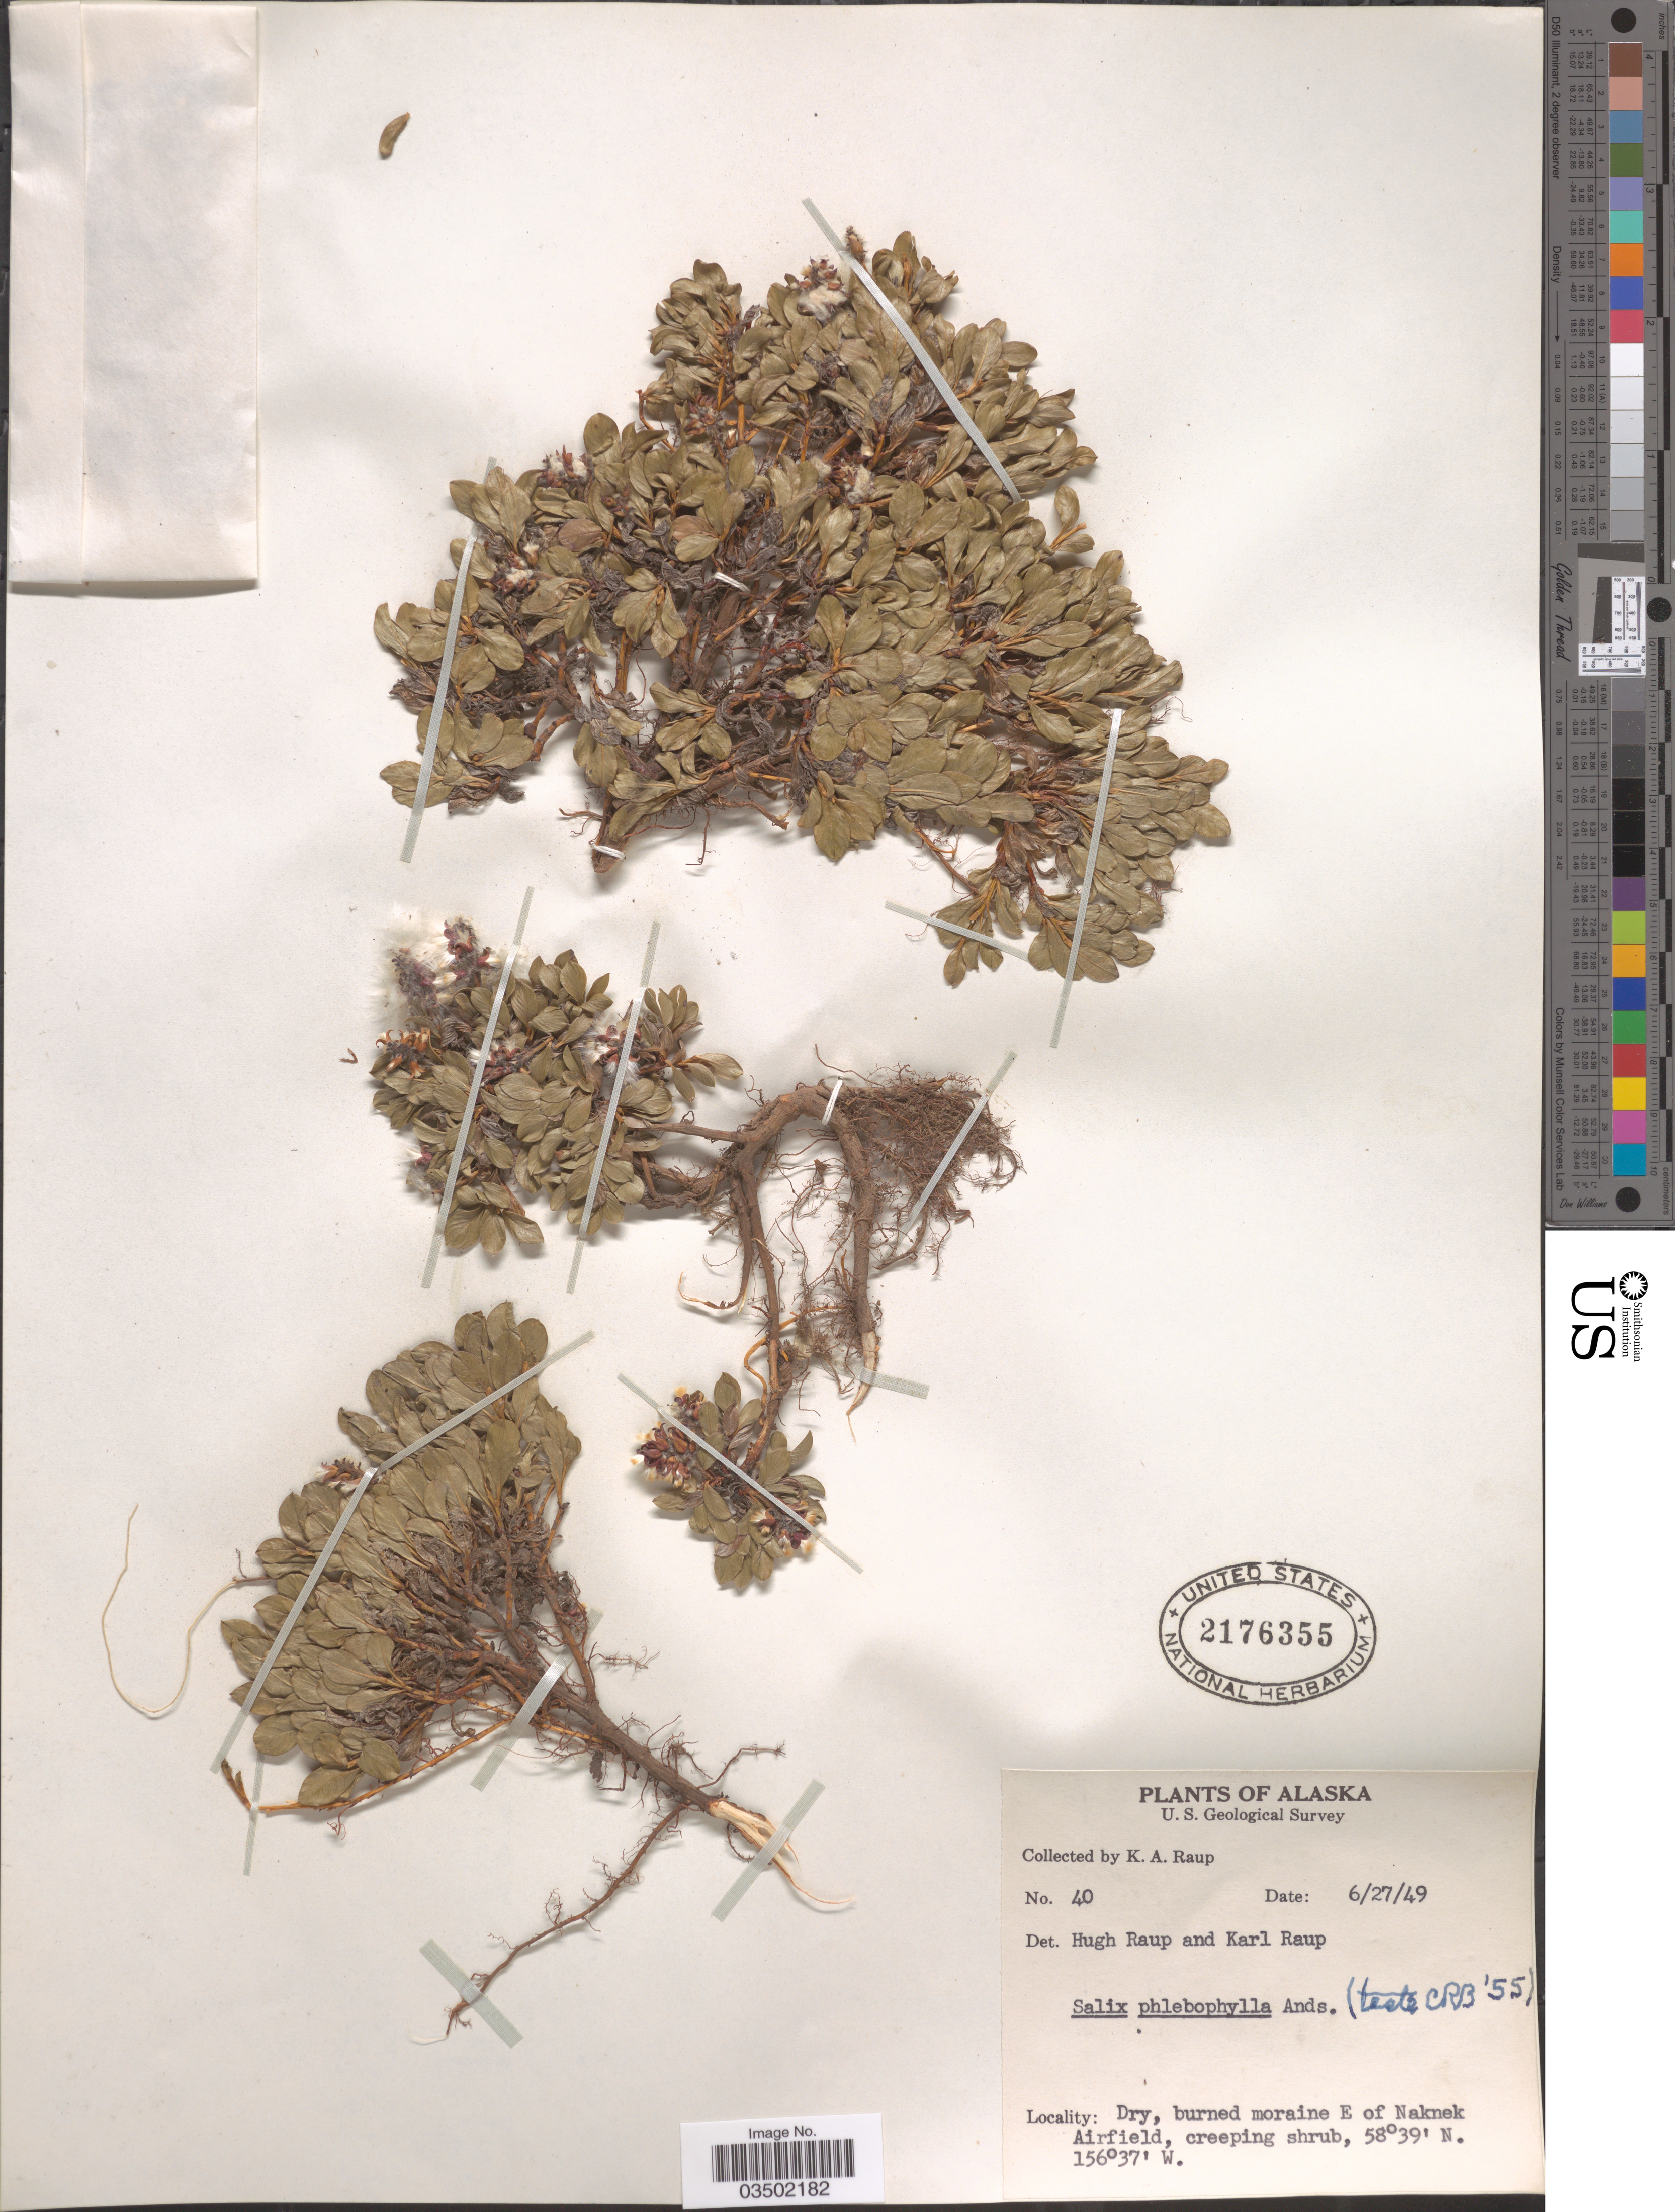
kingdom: Plantae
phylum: Tracheophyta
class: Magnoliopsida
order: Malpighiales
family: Salicaceae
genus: Salix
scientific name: Salix phlebophylla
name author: Andersson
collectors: K. Raup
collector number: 40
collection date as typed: Transcribed d/m/y: 27/6/49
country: United States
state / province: Alaska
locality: Dry, burned moraine E of Naknek Airfield.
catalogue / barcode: US 2176355